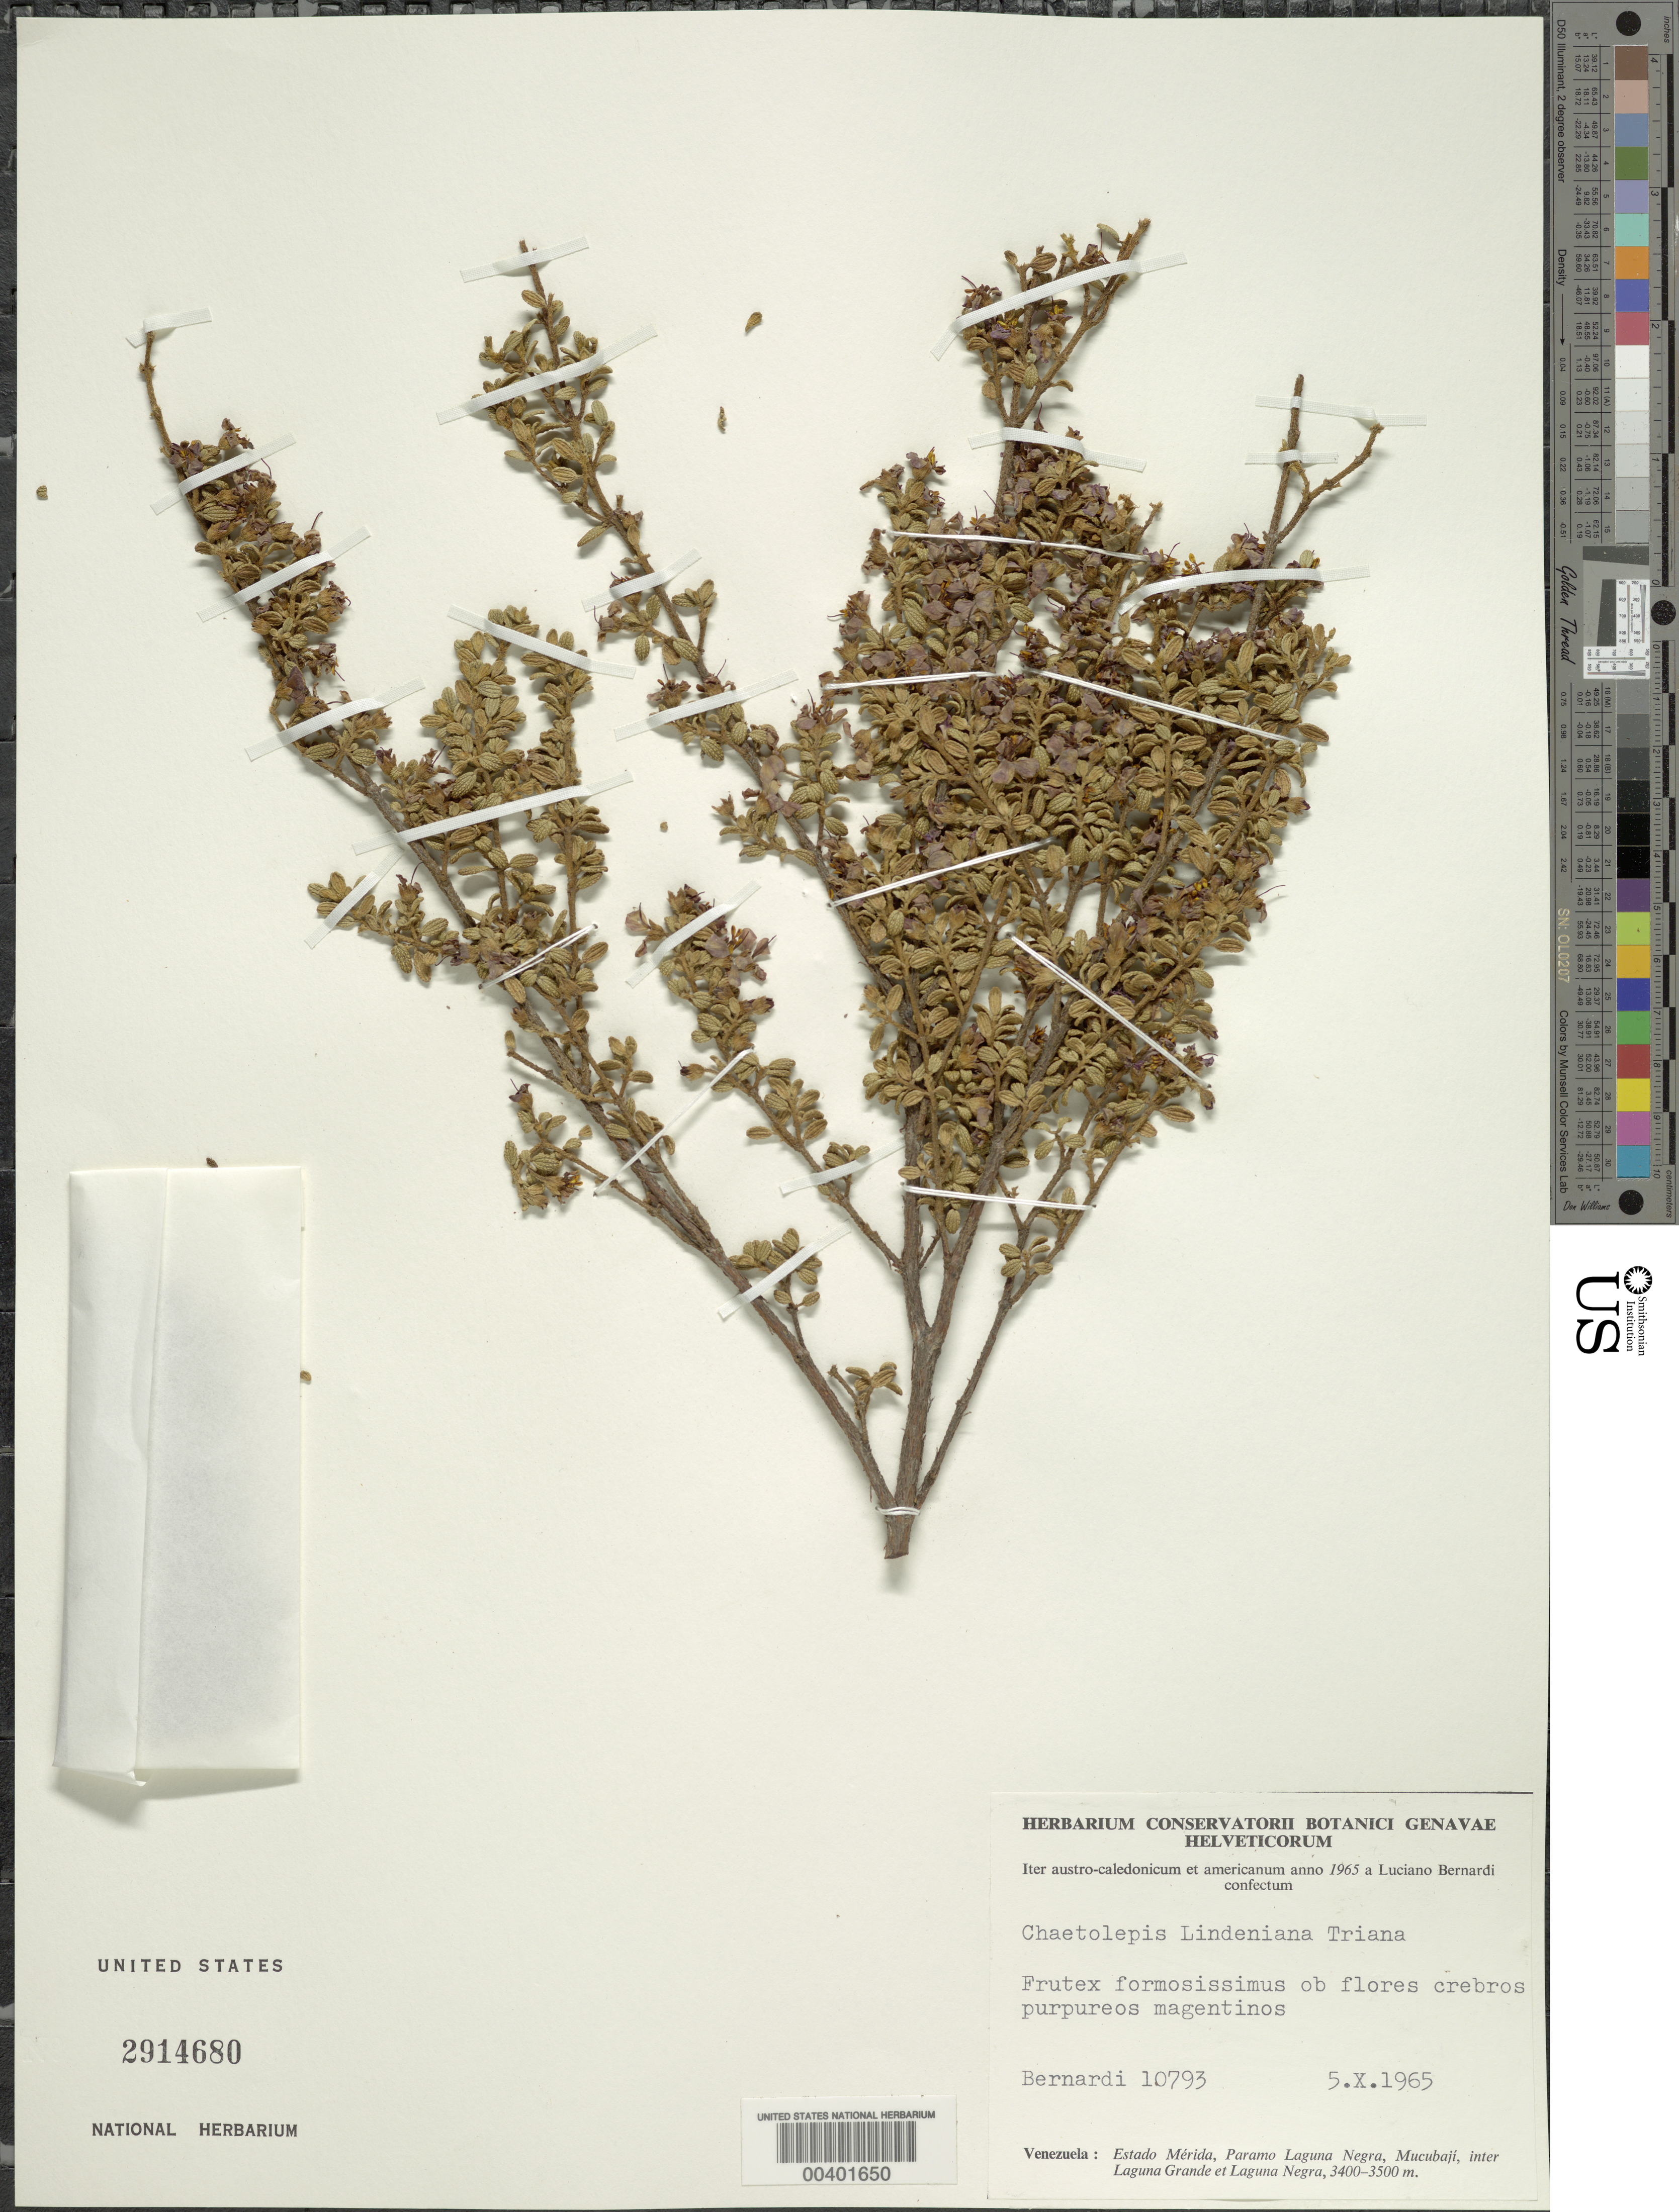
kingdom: Plantae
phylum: Tracheophyta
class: Magnoliopsida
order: Myrtales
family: Melastomataceae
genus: Chaetolepis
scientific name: Chaetolepis lindeniana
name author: (Naudin) Triana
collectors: A. L. Bernardi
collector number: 10793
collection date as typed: May 1965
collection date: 1965-05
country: Venezuela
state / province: Mérida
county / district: Rangel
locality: Páramo Laguna Negra, Mucubají, inter Laguna Grande et Laguna Negra. Negra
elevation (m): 3400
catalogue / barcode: US 2914680